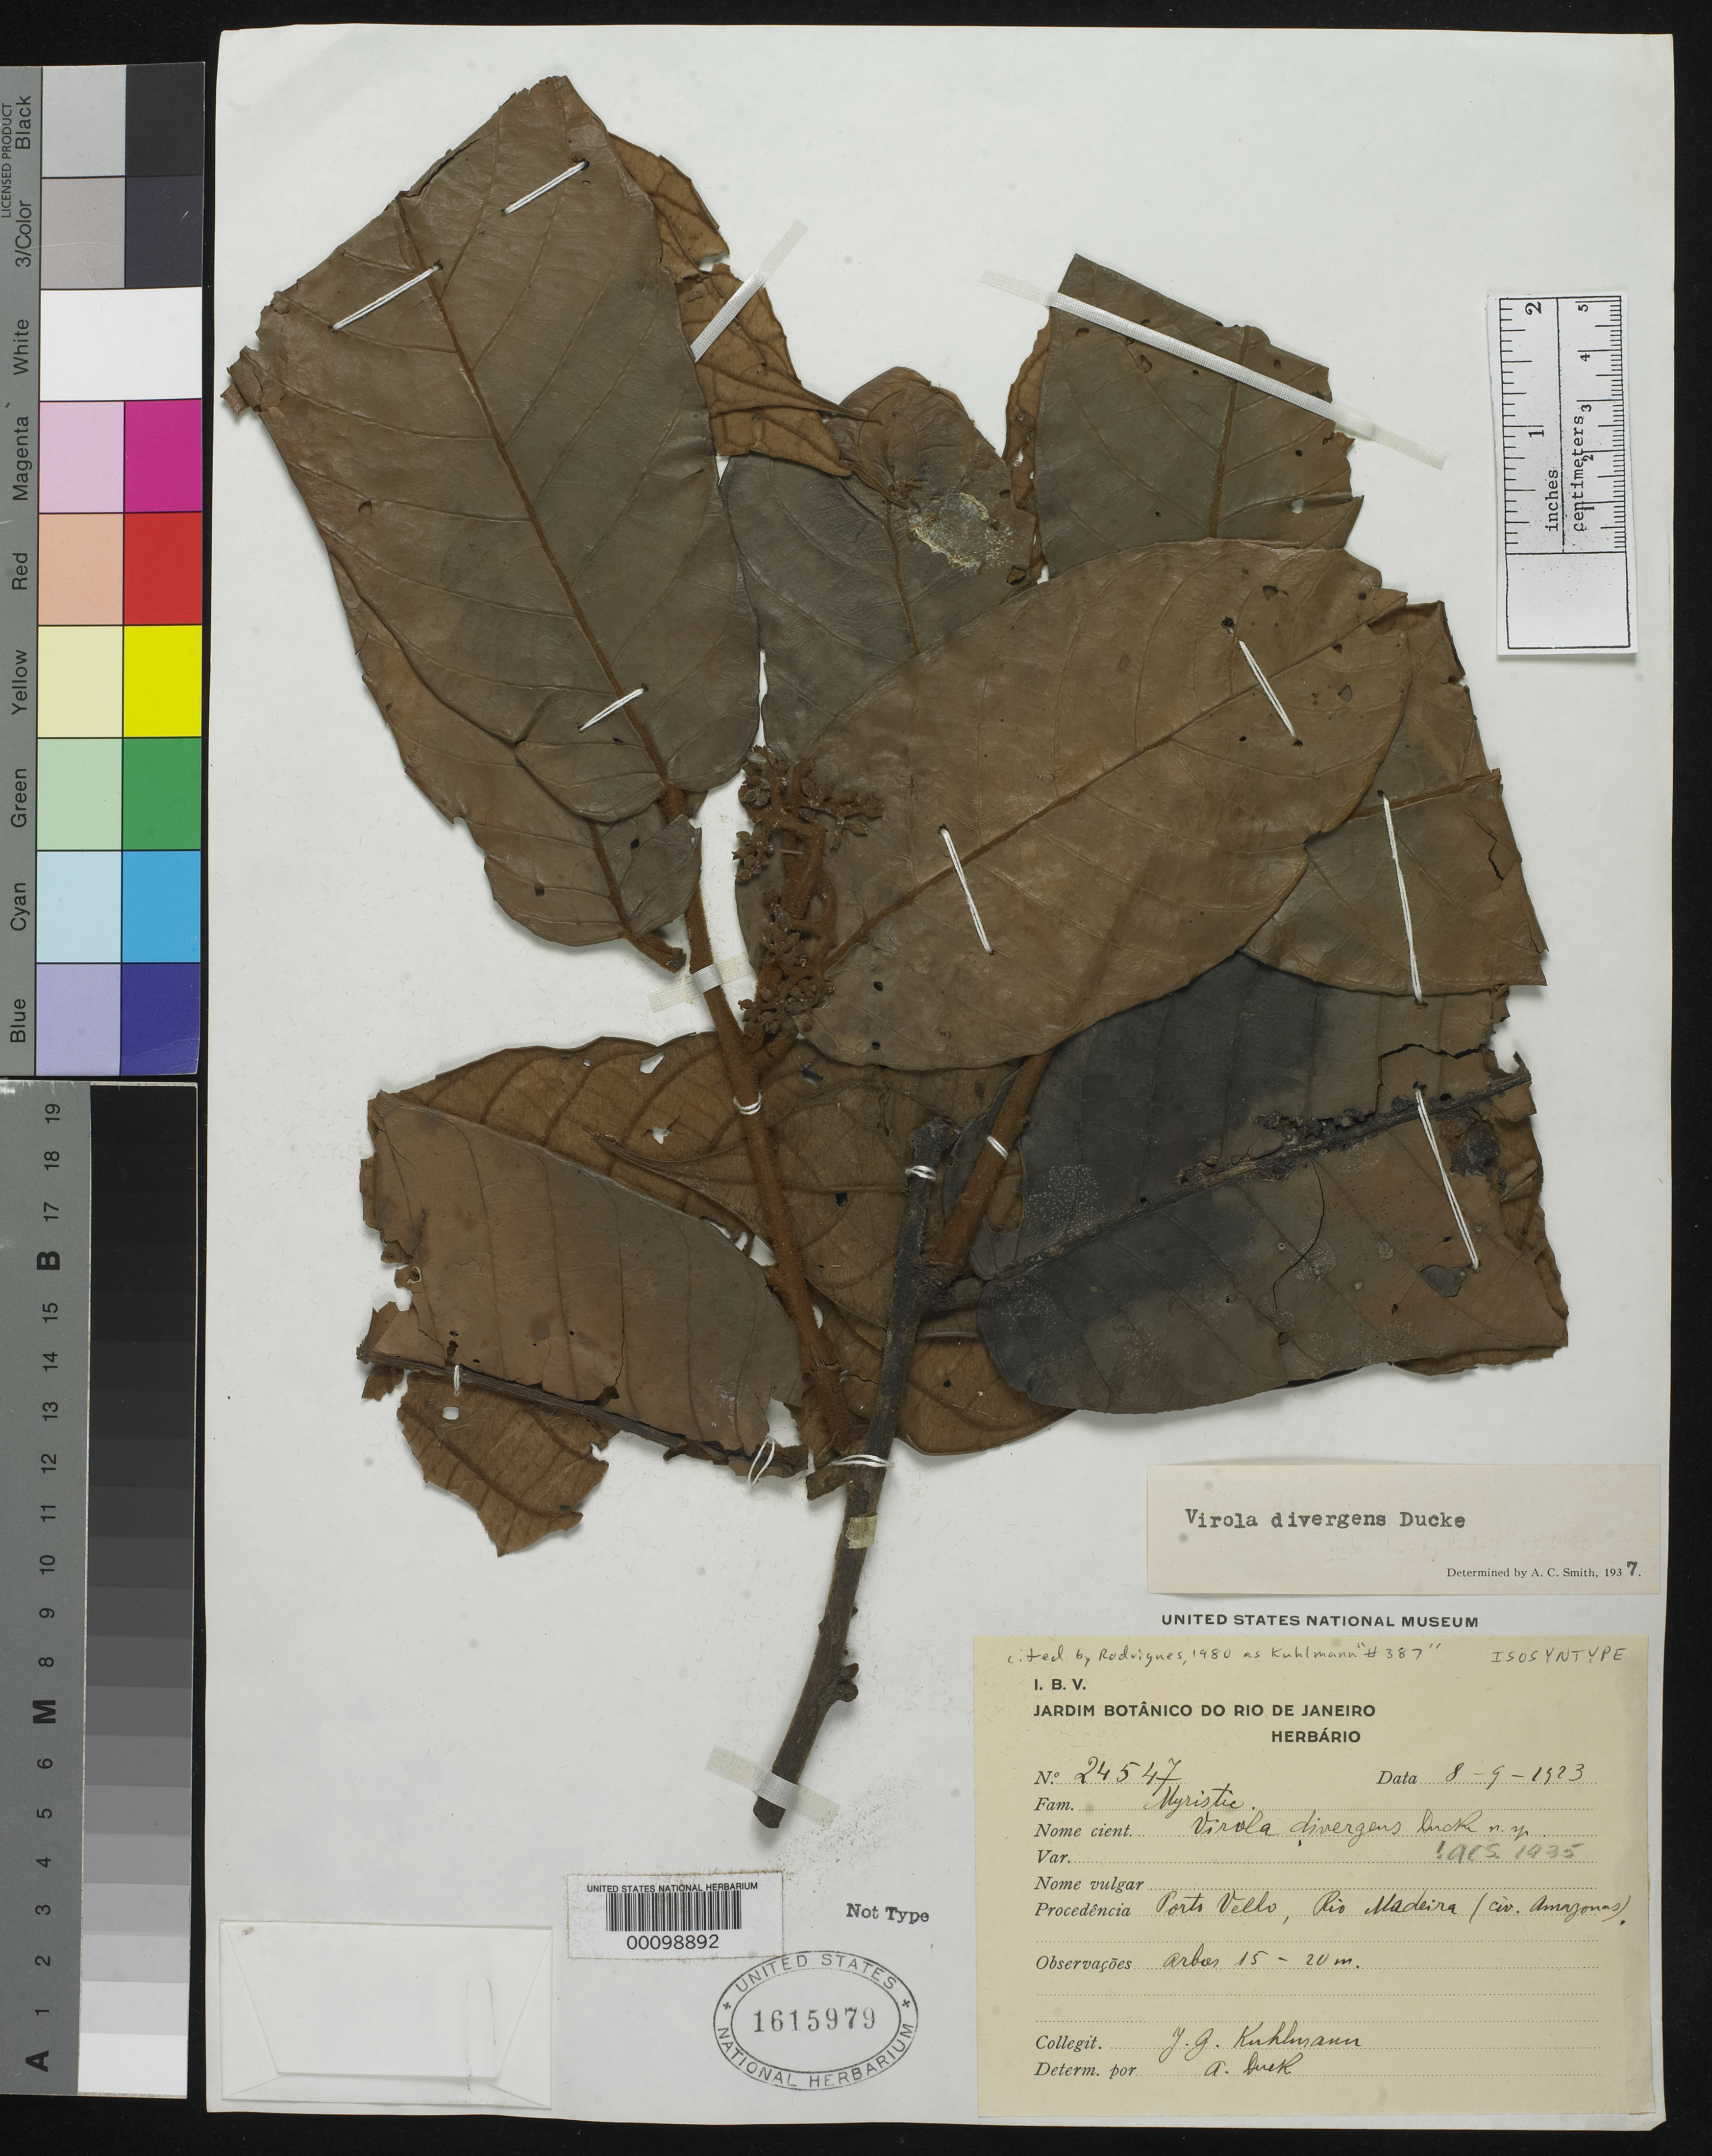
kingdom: Plantae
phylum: Tracheophyta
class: Magnoliopsida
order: Magnoliales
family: Myristicaceae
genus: Virola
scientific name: Virola divergens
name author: Ducke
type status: Isosyntype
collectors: A. Ducke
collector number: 24547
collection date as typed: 08 Sep 1923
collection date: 1923-09-08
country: Brazil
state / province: Amazonas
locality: Porto Vello, Rio Madeira.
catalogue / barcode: US 1615979